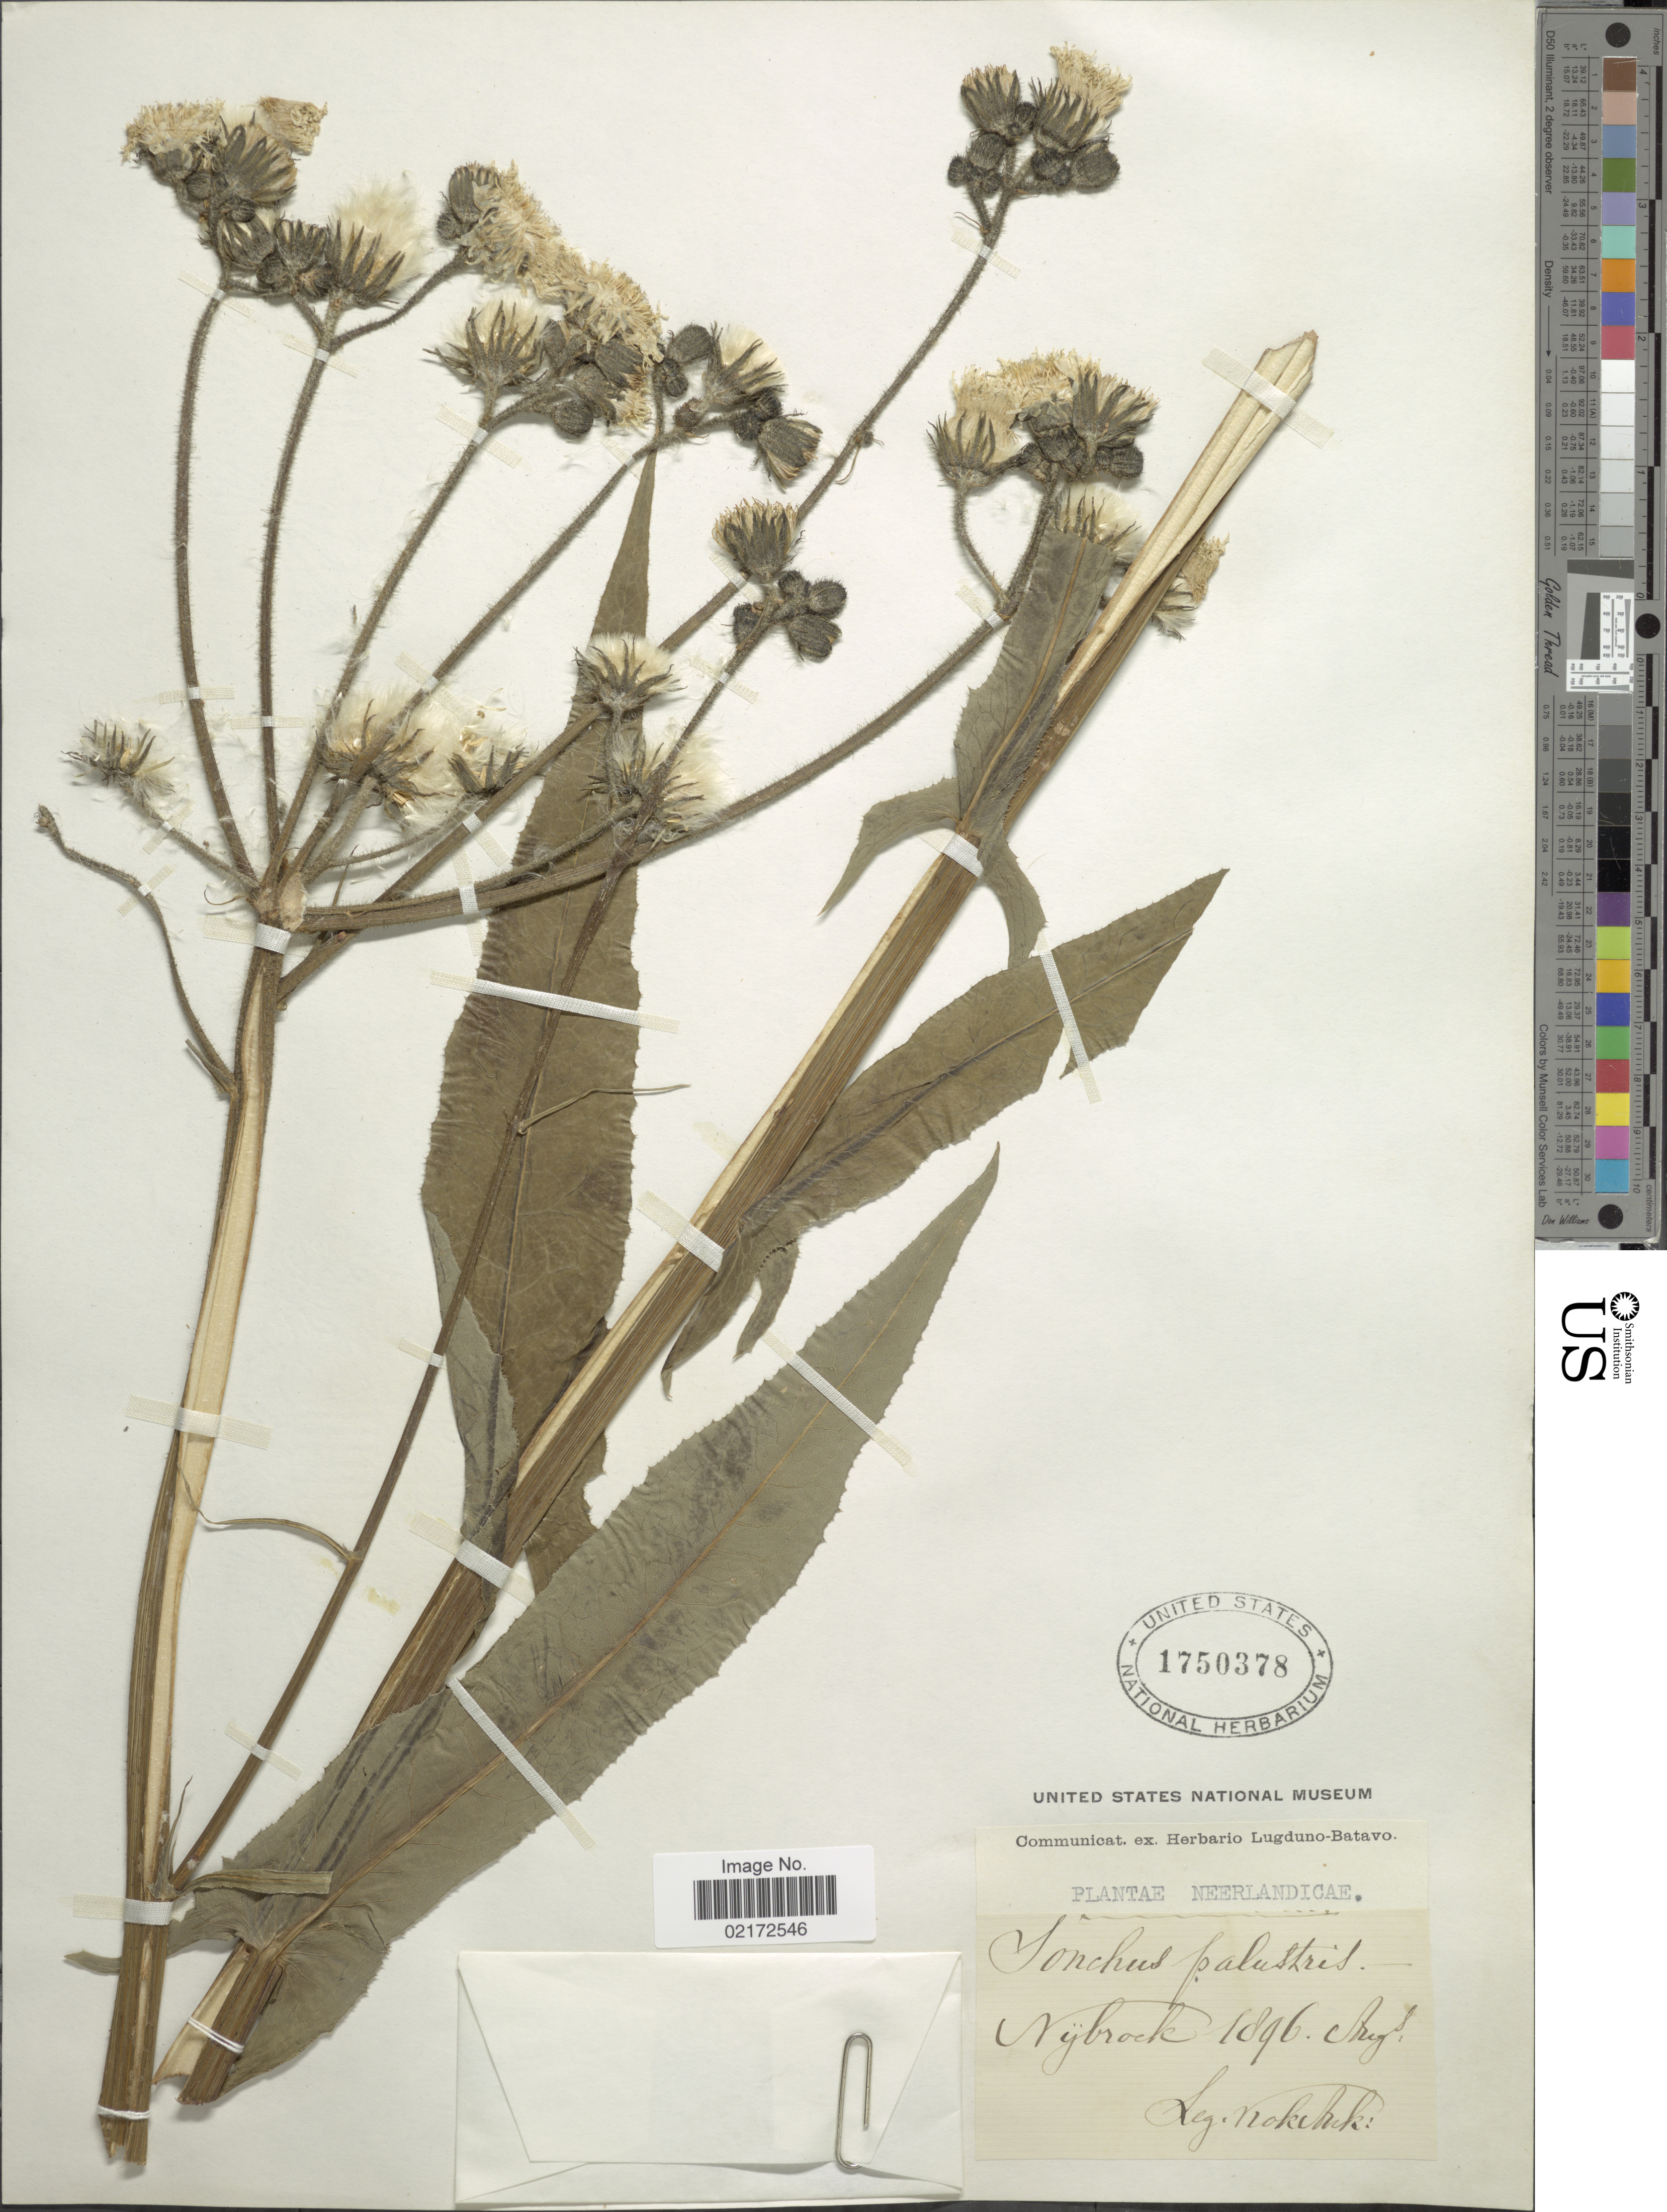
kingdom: Plantae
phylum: Tracheophyta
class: Magnoliopsida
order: Asterales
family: Asteraceae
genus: Sonchus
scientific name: Sonchus palustris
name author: L.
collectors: Kokchik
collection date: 1896-08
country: Netherlands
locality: Nijbroek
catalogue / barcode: US 1750378